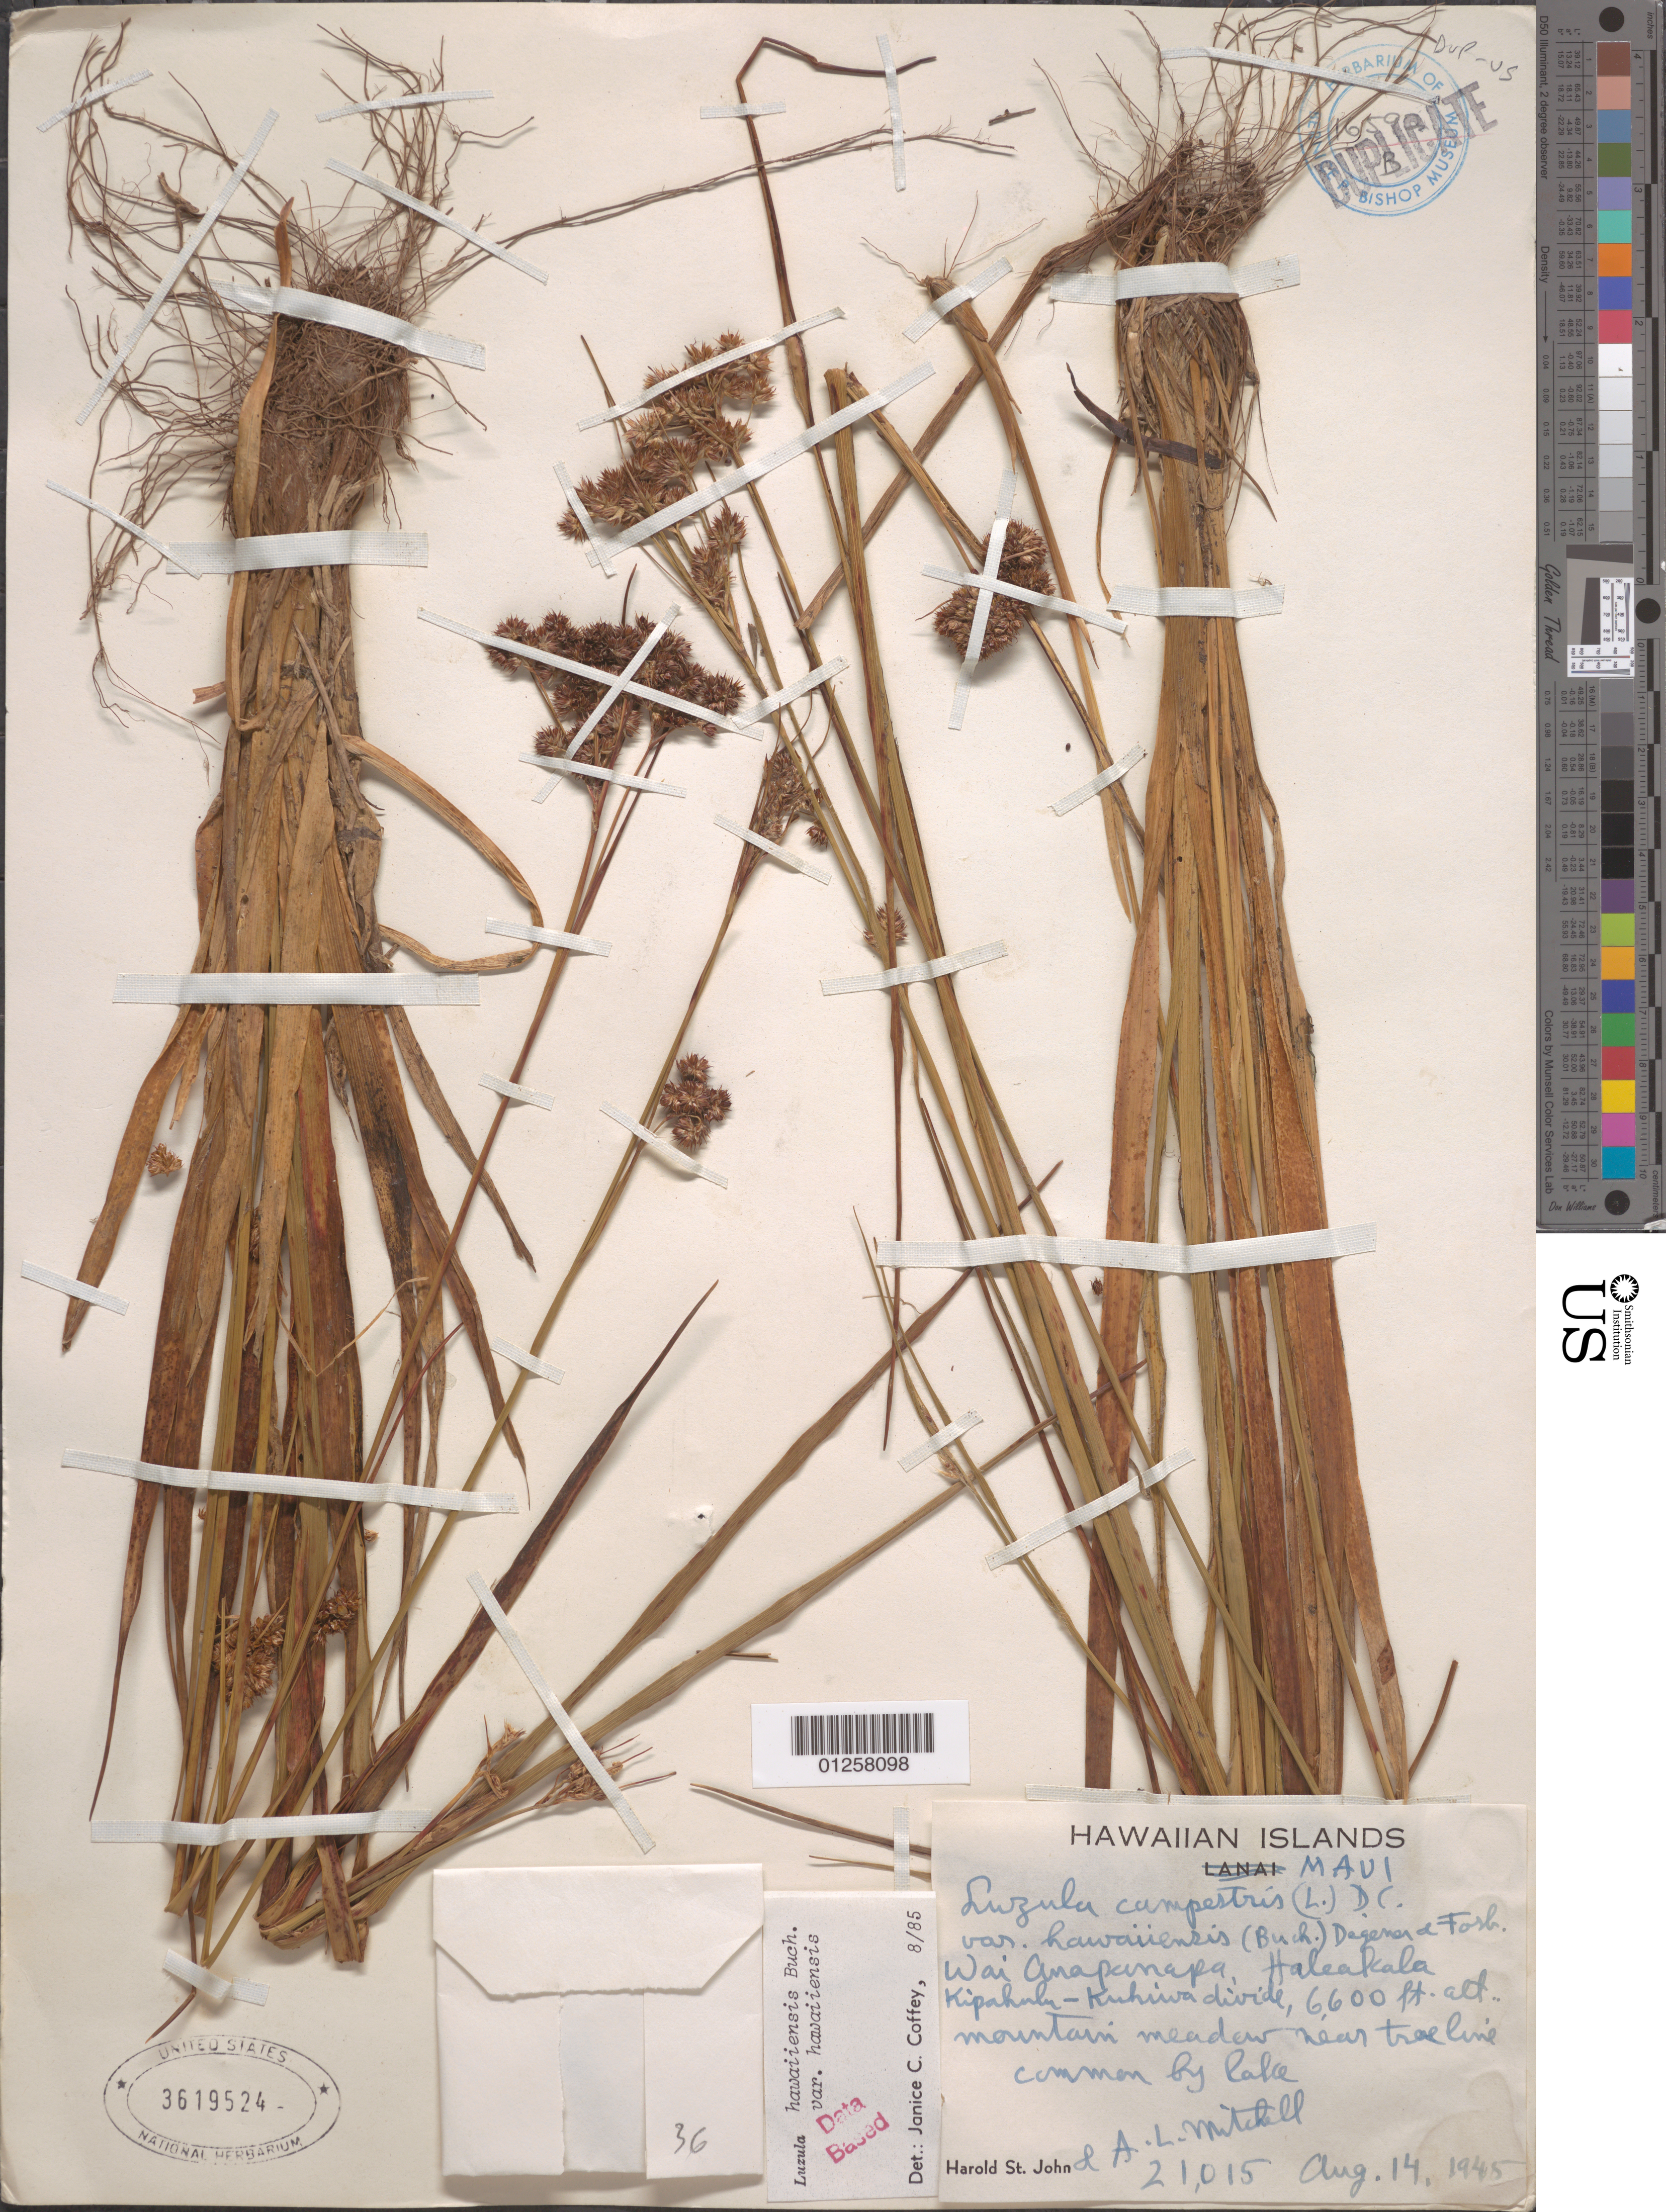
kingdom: Plantae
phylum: Tracheophyta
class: Liliopsida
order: Poales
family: Juncaceae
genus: Luzula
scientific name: Luzula hawaiiensis var. hawaiiensis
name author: Buchenau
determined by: Coffey, J. C.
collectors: H. St. John & A. Mitchell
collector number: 21015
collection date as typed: Aug 14, 1945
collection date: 1945-08-14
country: United States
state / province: Hawaii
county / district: Maui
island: Maui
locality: Kipahulu-Kuhiwa divide, Haleakala, Wai Anapanapa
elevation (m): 2012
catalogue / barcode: US 3619524